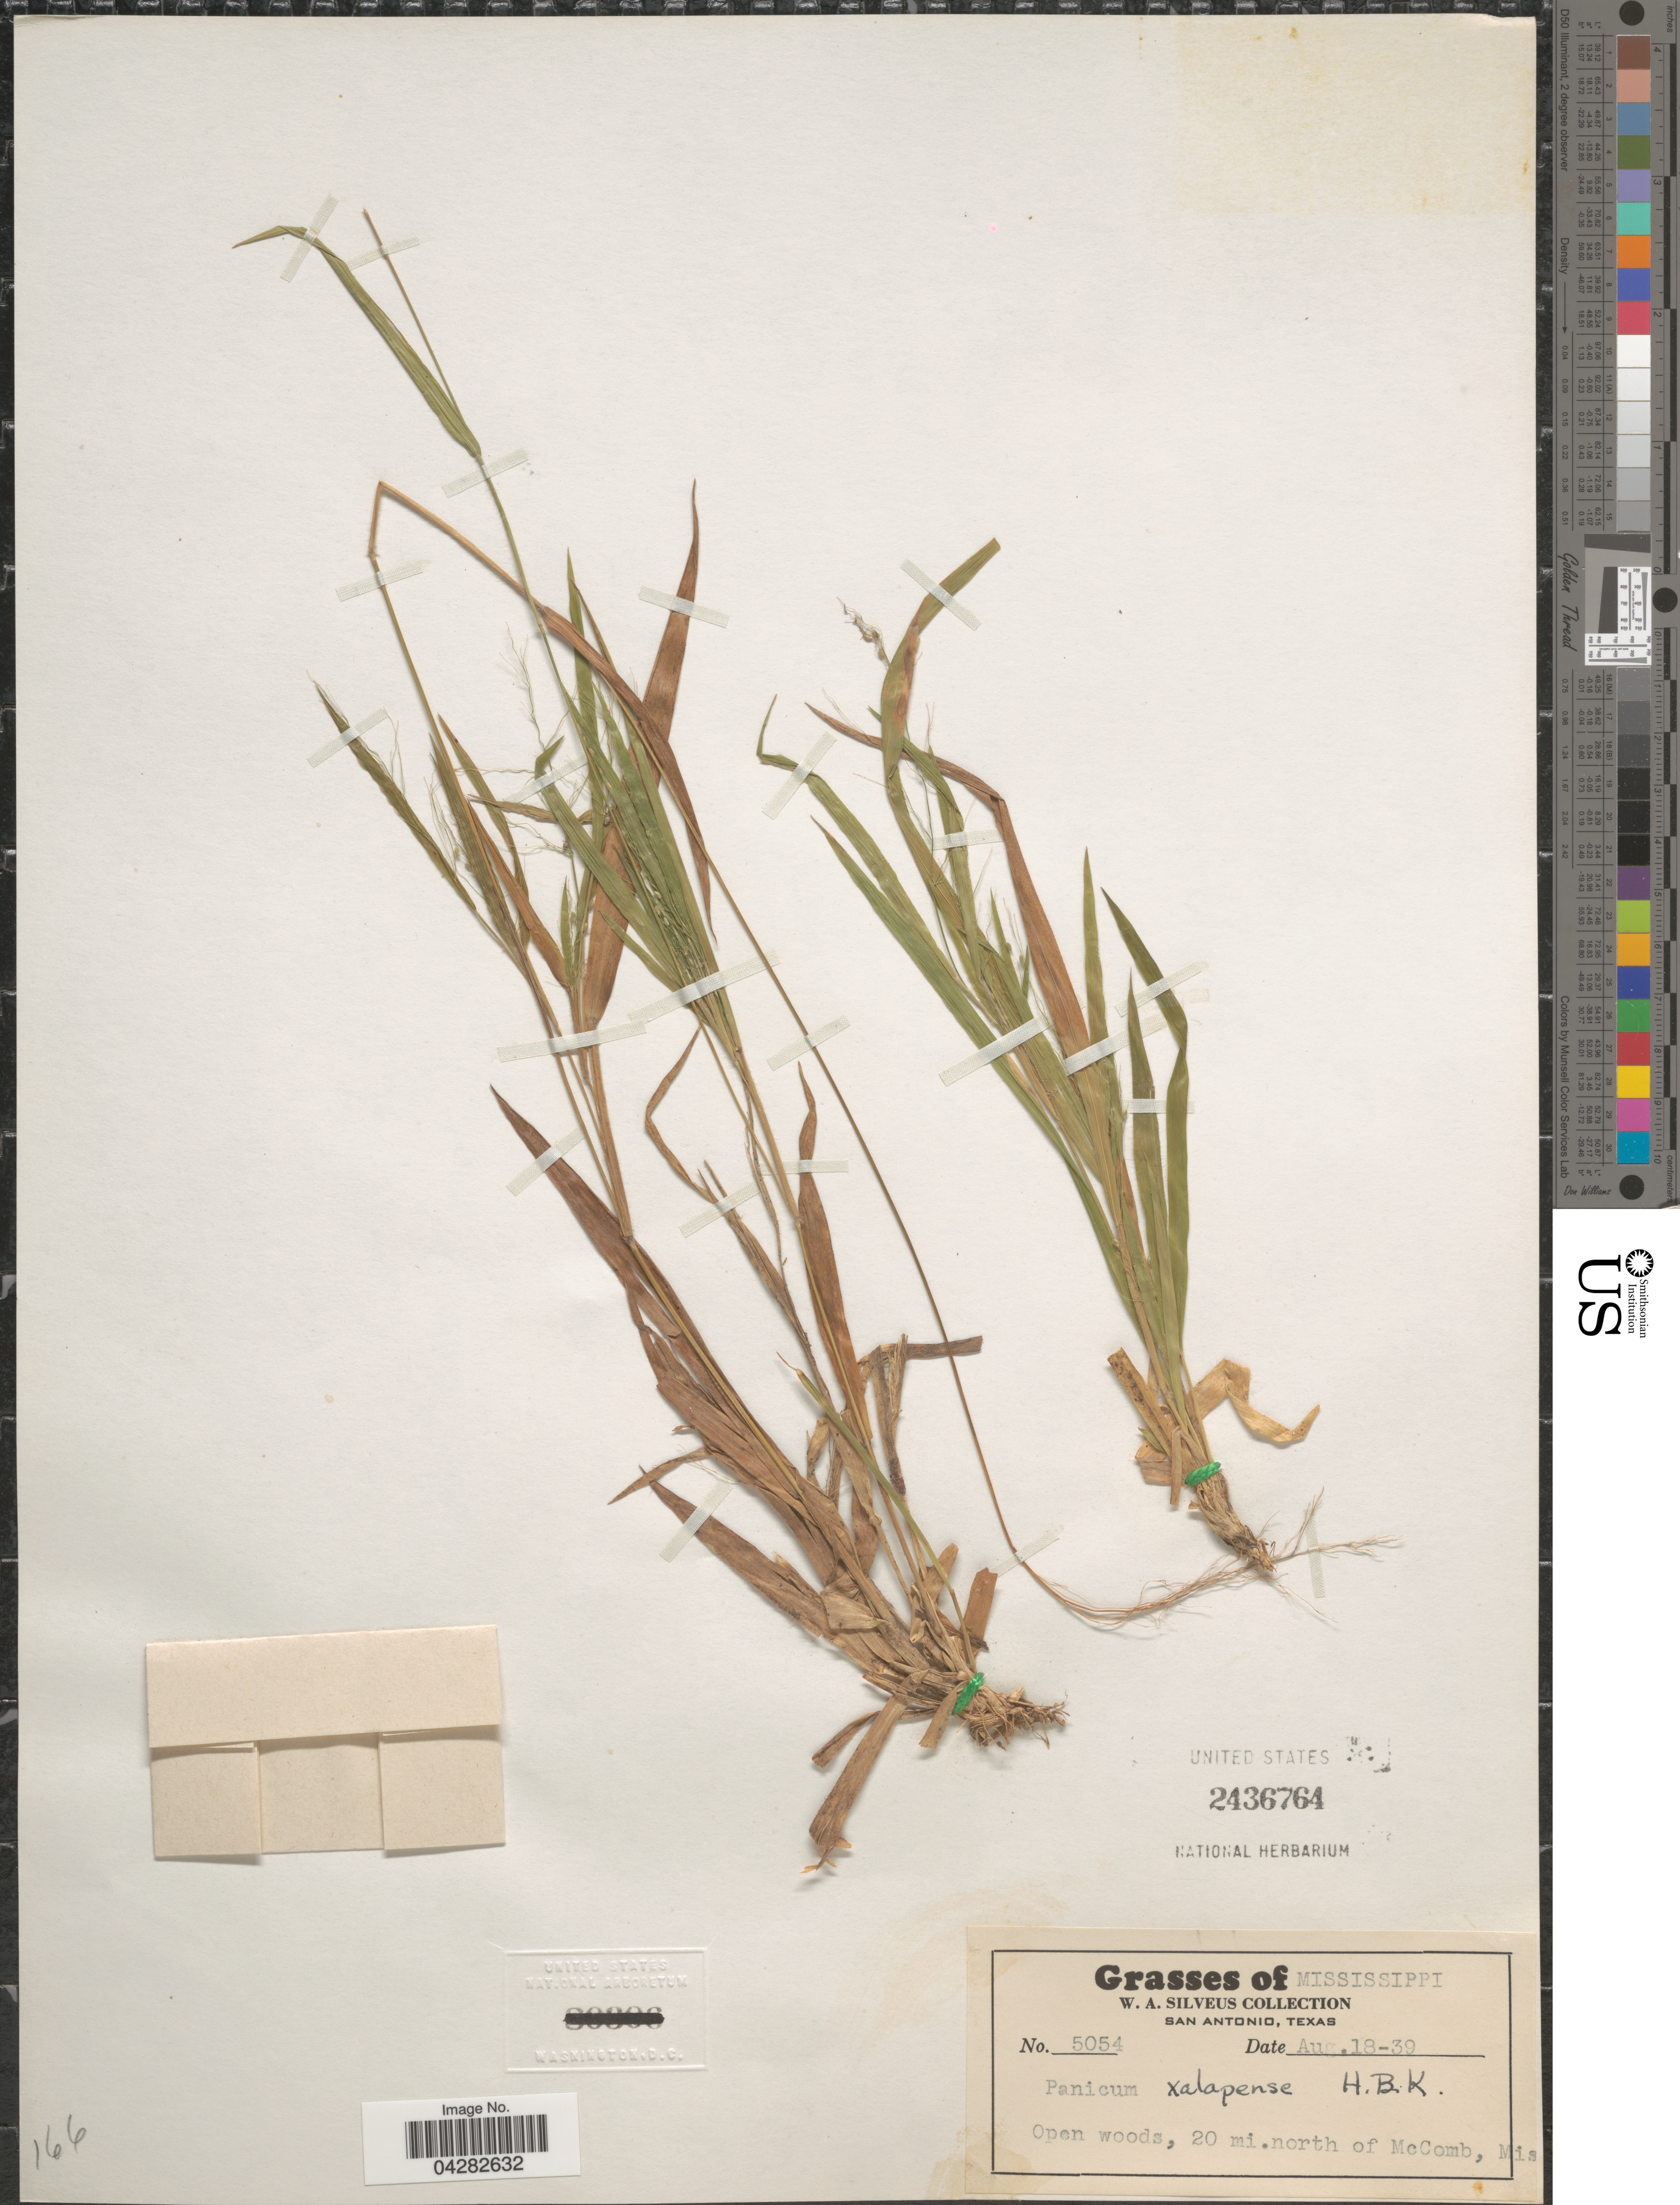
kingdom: Plantae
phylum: Tracheophyta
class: Liliopsida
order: Poales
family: Poaceae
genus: Dichanthelium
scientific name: Dichanthelium laxiflorum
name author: (Lam.) Gould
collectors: W. Silveus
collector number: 5054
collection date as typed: Transcribed d/m/y: 18/8/39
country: United States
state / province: Mississippi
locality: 20 mi. north of McComb.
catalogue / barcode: US 2436764